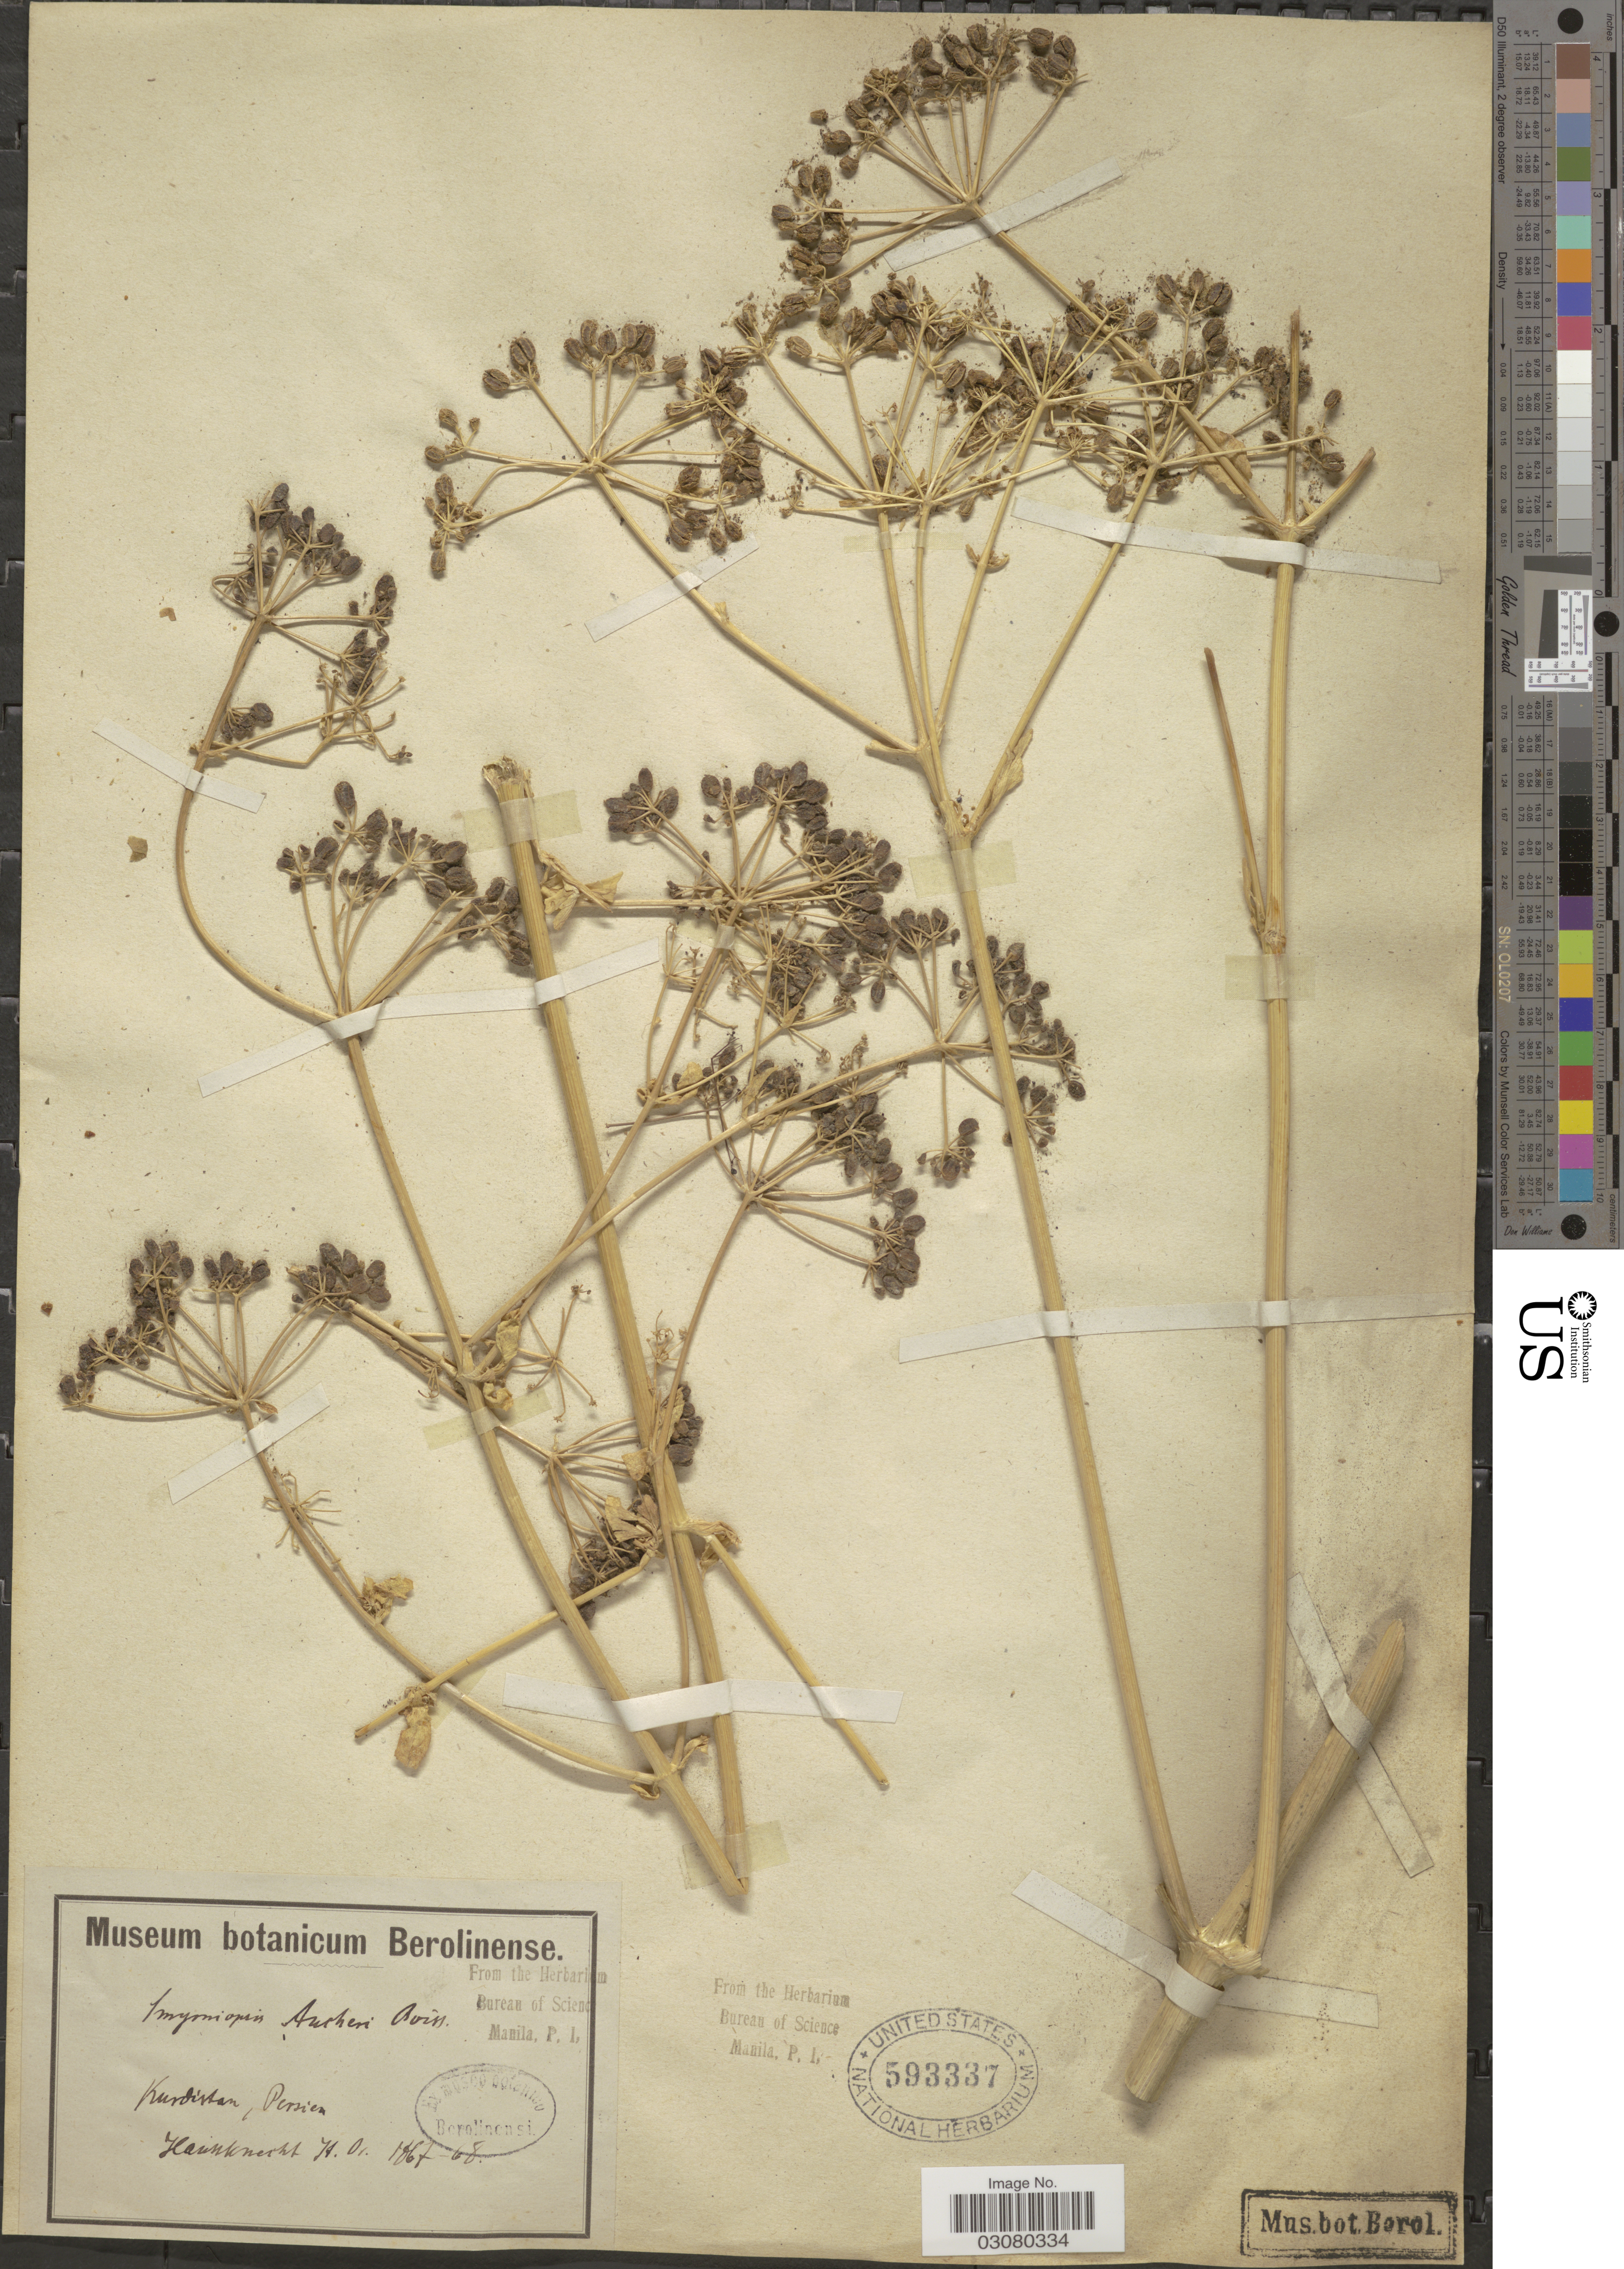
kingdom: Plantae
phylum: Tracheophyta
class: Magnoliopsida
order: Apiales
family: Apiaceae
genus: Smyrniopsis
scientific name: Smyrniopsis aucheri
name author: Boiss.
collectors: H. Haussknecht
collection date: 1867/1868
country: Iran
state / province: Kurdistan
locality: Persia.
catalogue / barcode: US 593337